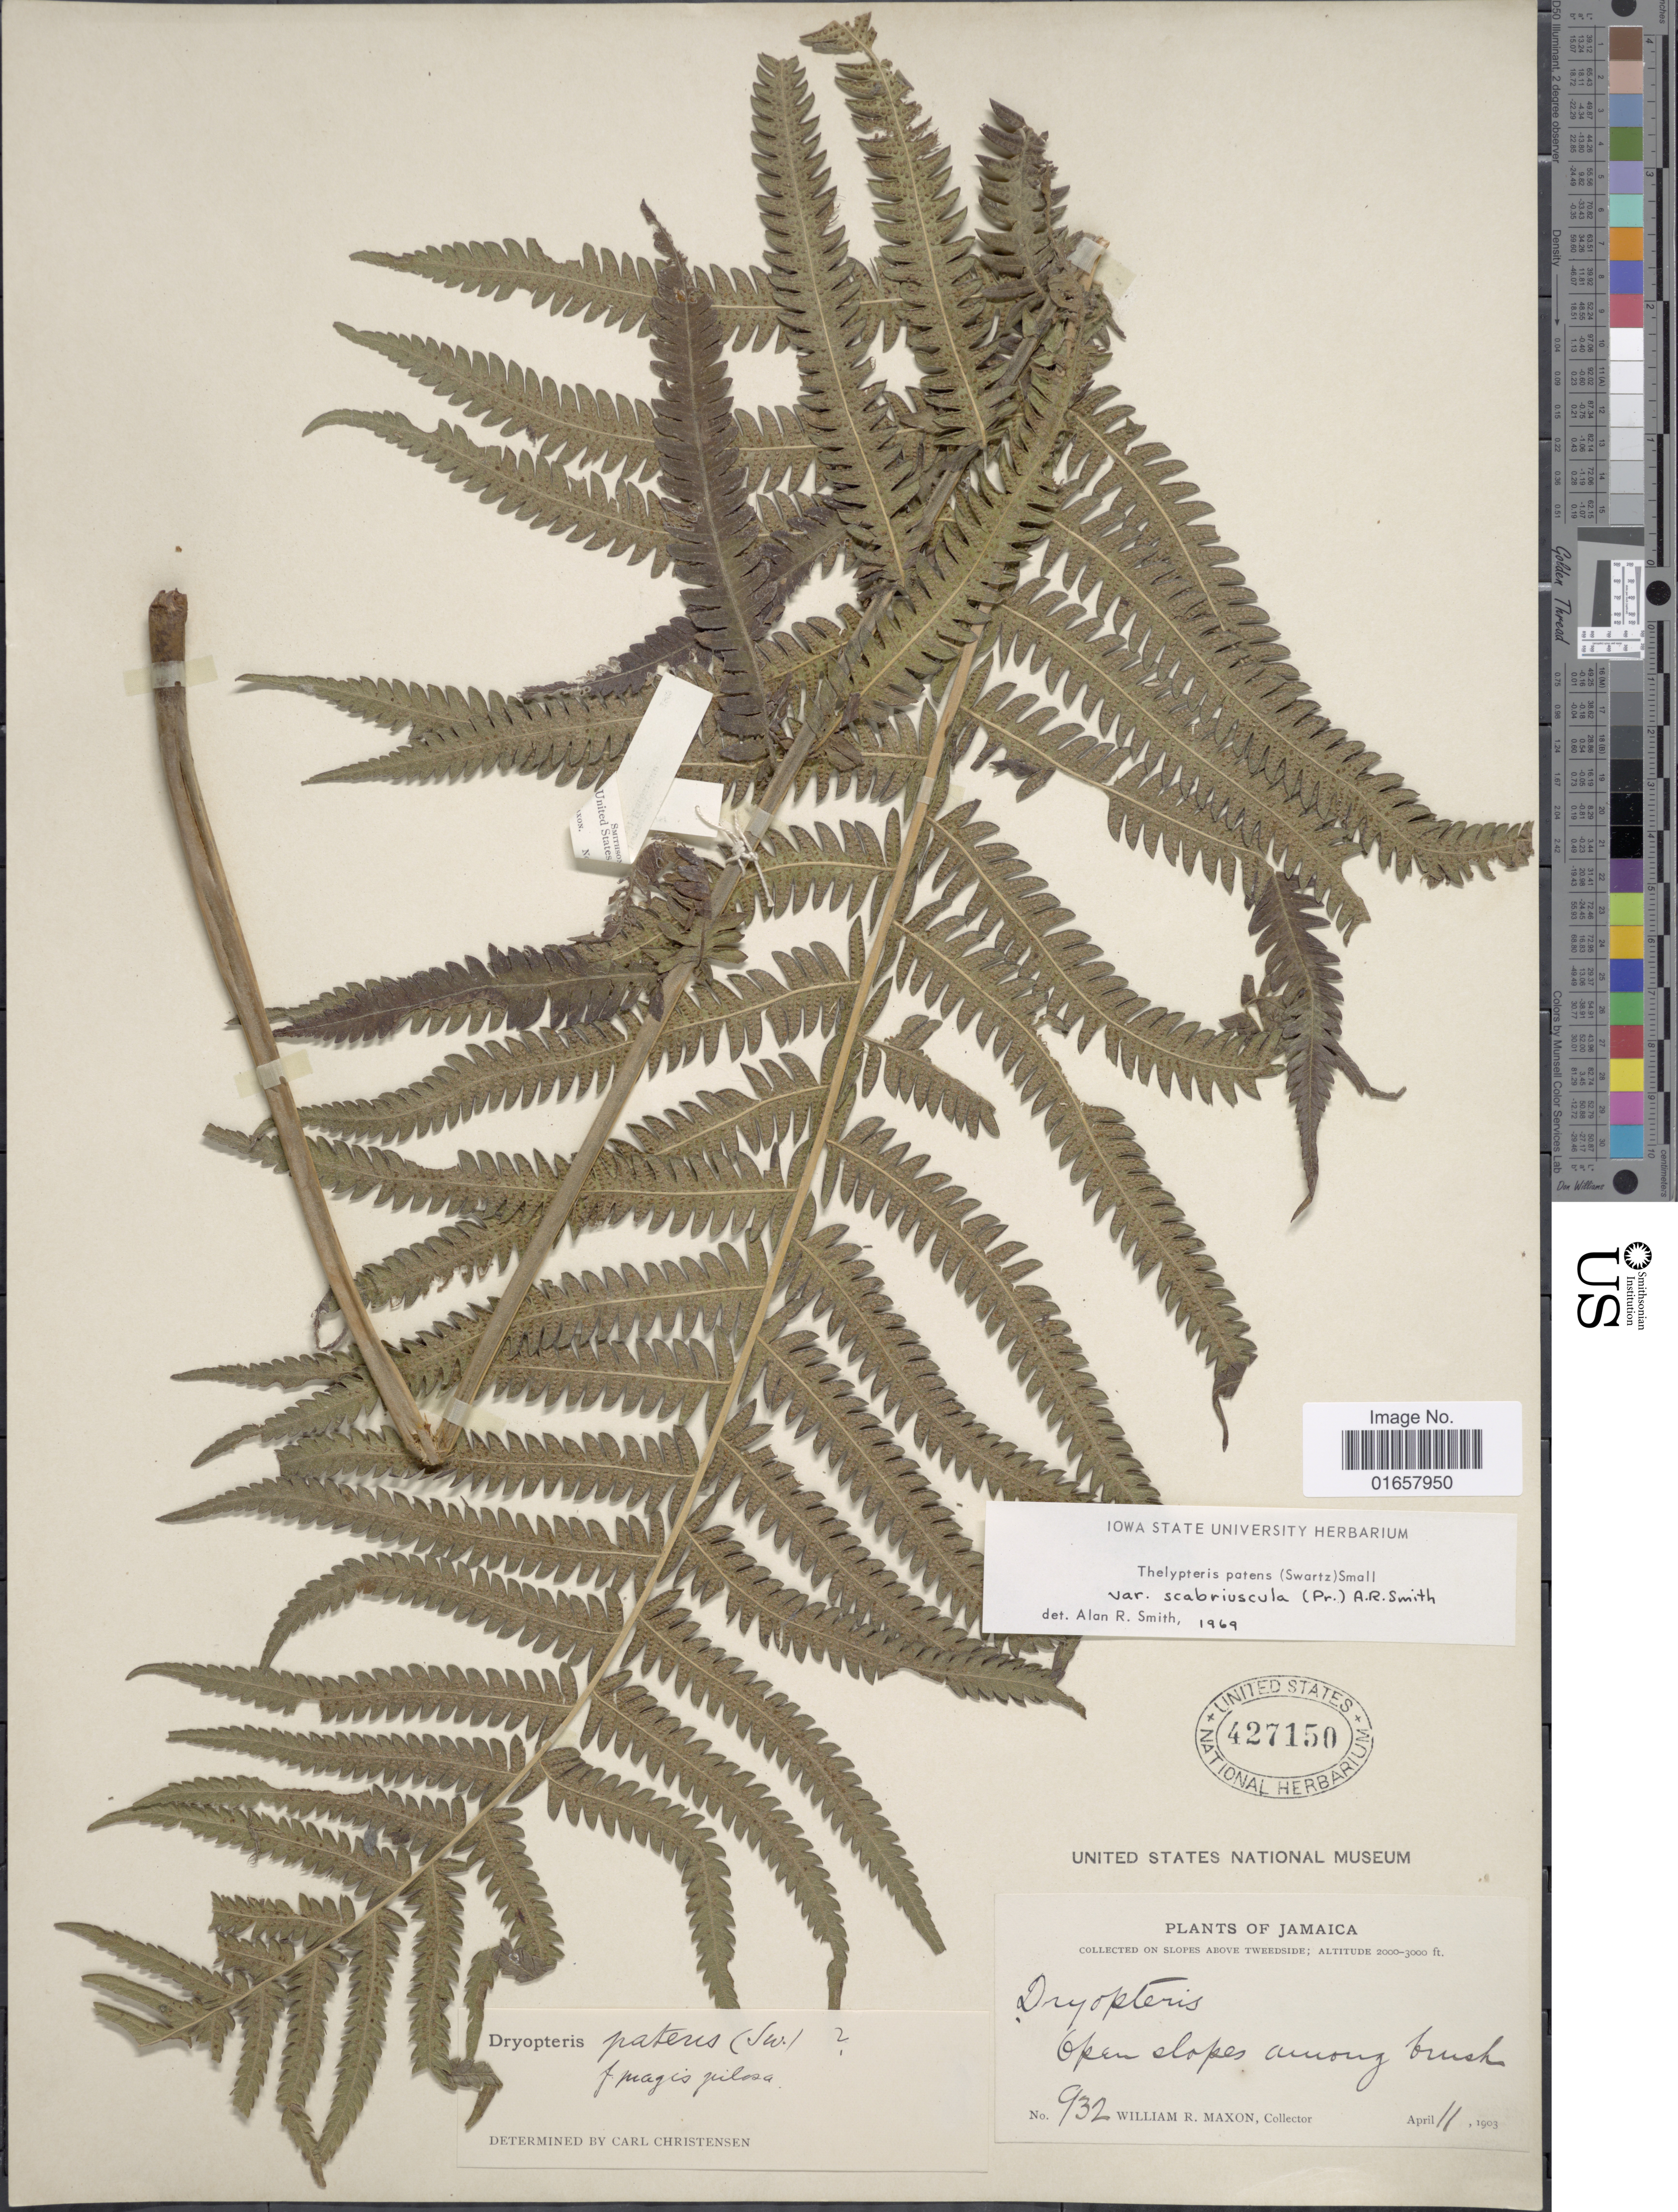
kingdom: Plantae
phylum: Tracheophyta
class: Polypodiopsida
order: Polypodiales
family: Thelypteridaceae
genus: Christella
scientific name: Christella patens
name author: (Sw.) Holttum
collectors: W. R. Maxon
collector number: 932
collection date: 1903-04-11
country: Jamaica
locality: Jamaica, on slopes above Tweedside.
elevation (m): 610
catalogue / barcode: US 427150